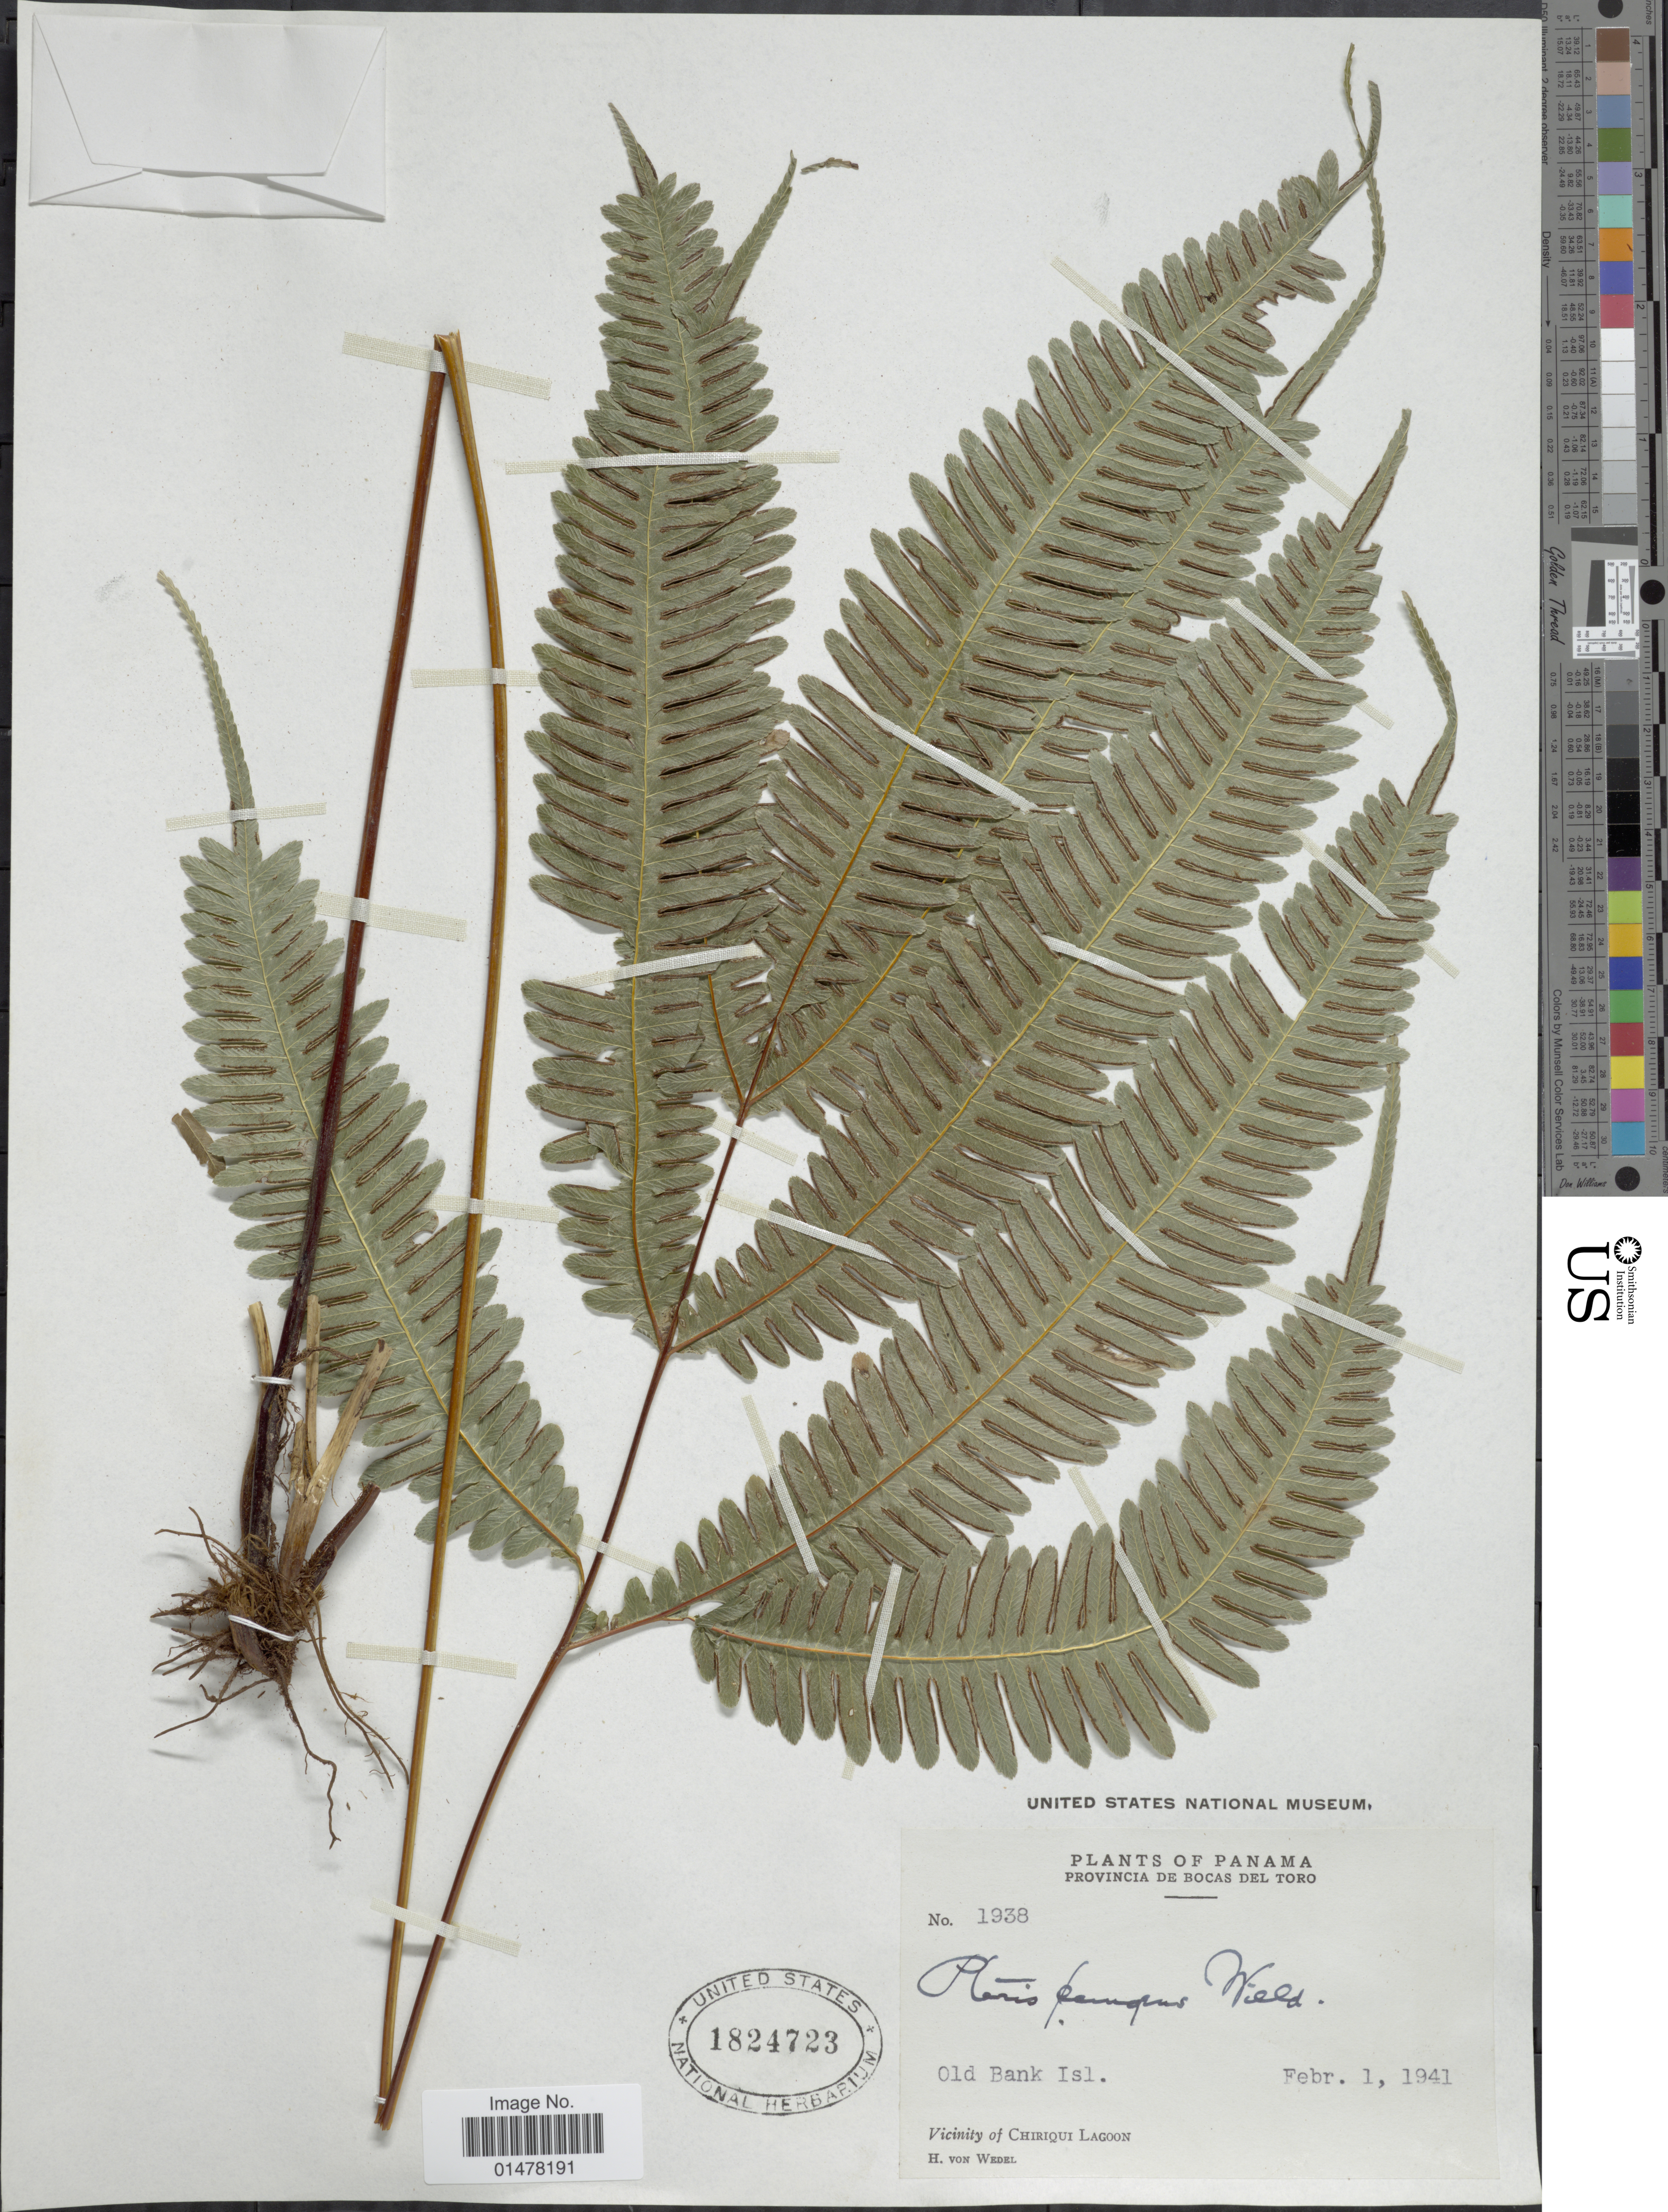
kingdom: Plantae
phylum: Tracheophyta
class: Polypodiopsida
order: Polypodiales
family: Pteridaceae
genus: Pteris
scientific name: Pteris pungens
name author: Willd.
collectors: H. von Wedel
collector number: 1938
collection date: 1941-02-01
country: Panama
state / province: Bocas del Toro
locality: Plants of Panama, Provincia de Bocas del Toro, old bank isl., Vicinity of Chiriqui Lagoon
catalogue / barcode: US 1824723